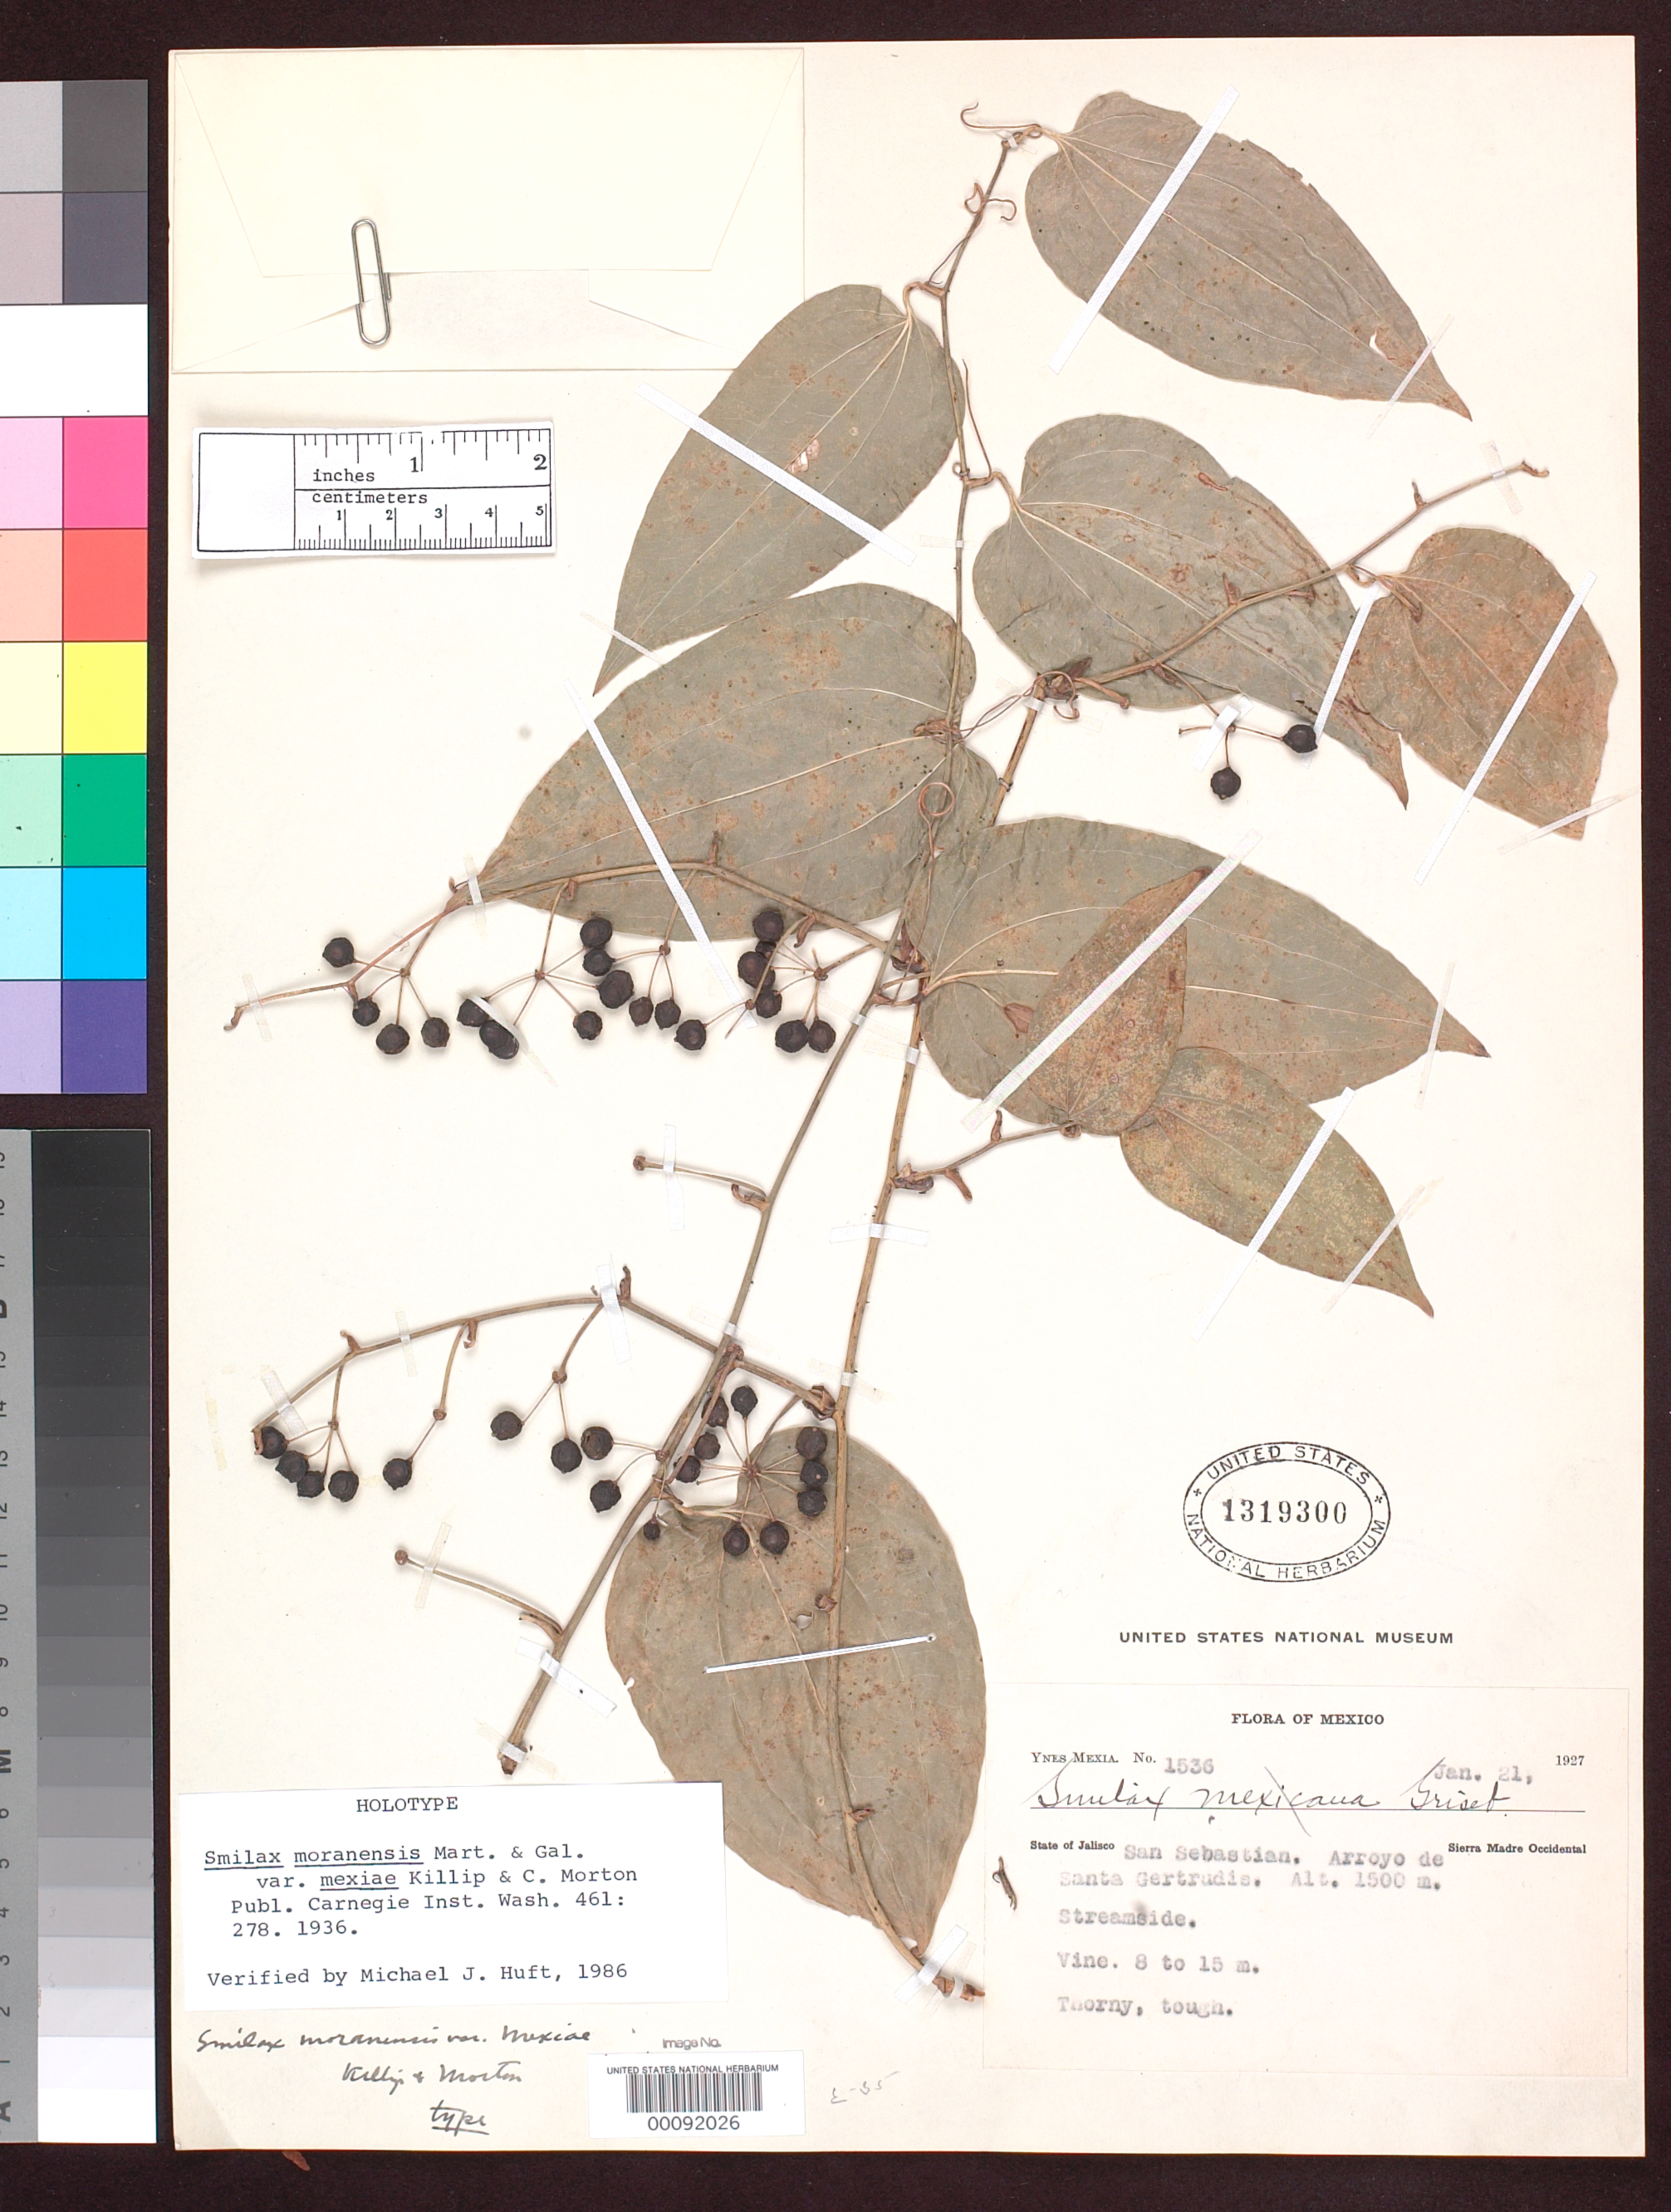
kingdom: Plantae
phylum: Tracheophyta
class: Liliopsida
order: Liliales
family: Smilacaceae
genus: Smilax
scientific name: Smilax moranensis var. mexiae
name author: Killip & C.V. Morton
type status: Holotype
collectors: Y. Mexia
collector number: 1536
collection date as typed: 21 Jan 1927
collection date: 1927-01-21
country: Mexico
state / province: Jalisco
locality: San Sebastian, Arroyo de Santa Gertudis, Sierra Madre Occidental.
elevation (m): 1500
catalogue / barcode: US 1319300